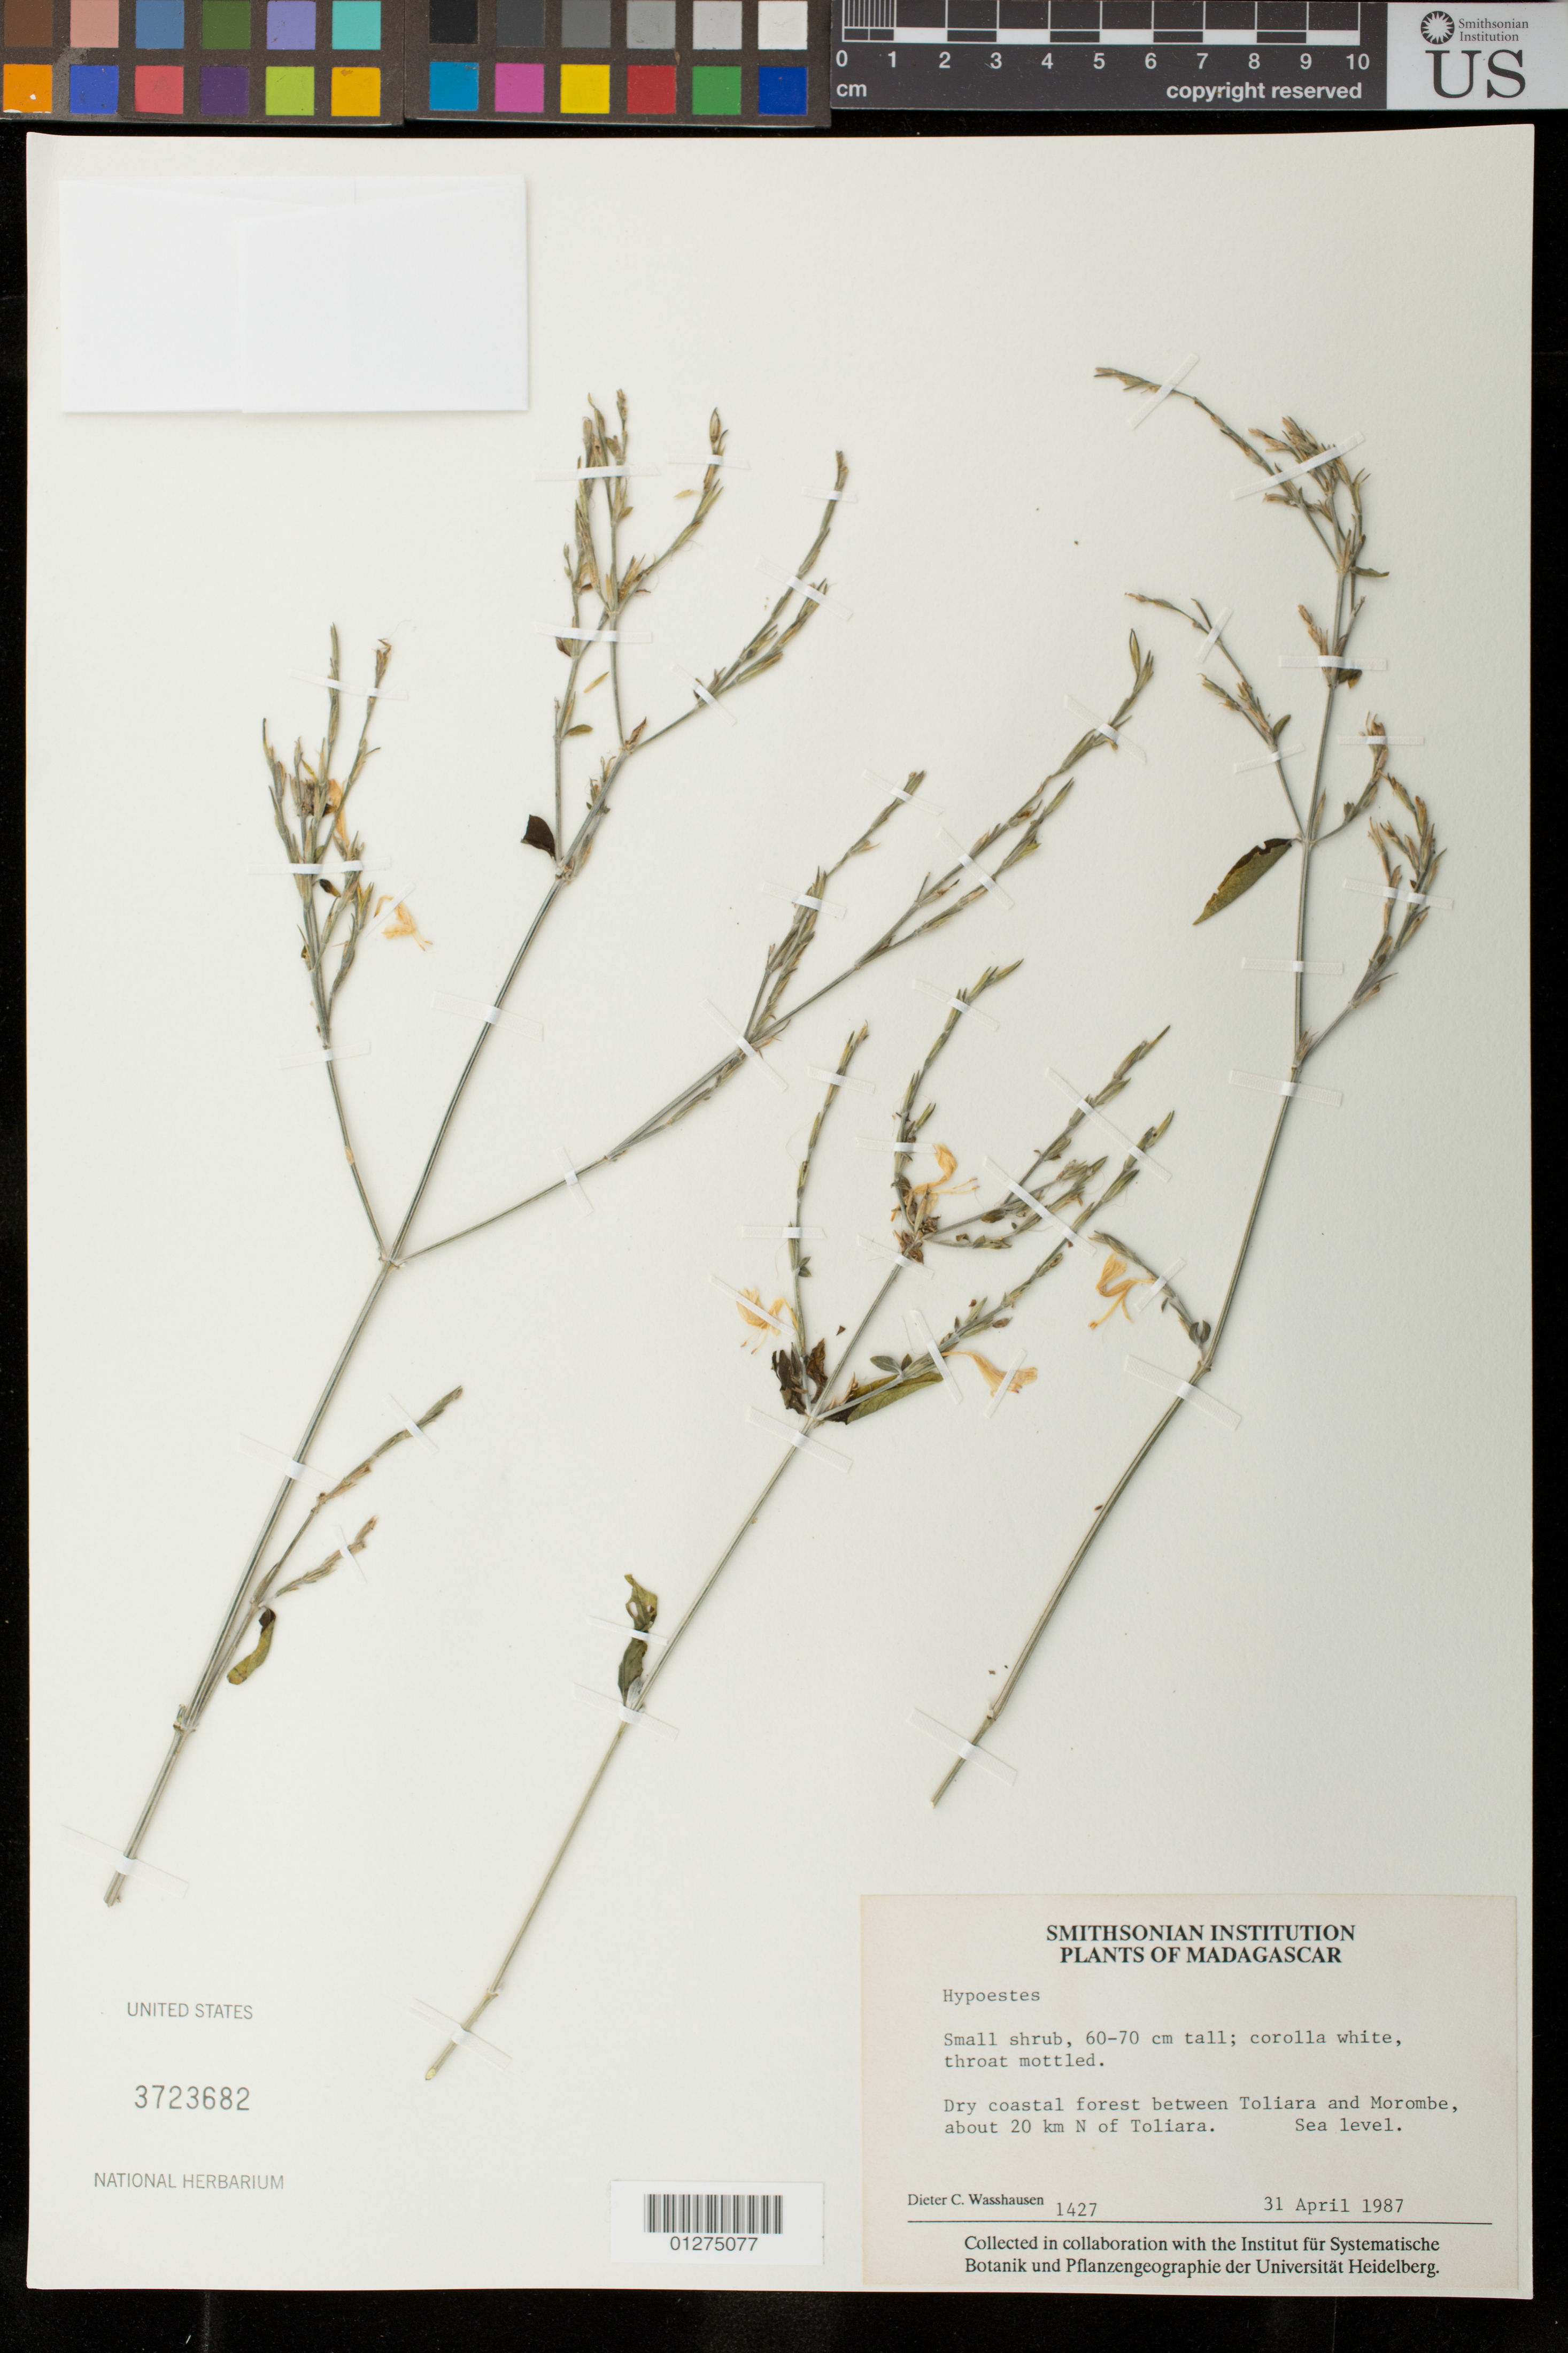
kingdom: Plantae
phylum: Tracheophyta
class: Magnoliopsida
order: Lamiales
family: Acanthaceae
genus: Hypoestes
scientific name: Hypoestes sp.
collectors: D. C. Wasshausen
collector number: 1427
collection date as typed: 31 April 1987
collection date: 1987-05-01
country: Madagascar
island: Madagascar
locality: Between Toliara and Morombe, about 20 km N of Toliara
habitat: dry coastal forest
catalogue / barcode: US 3723682